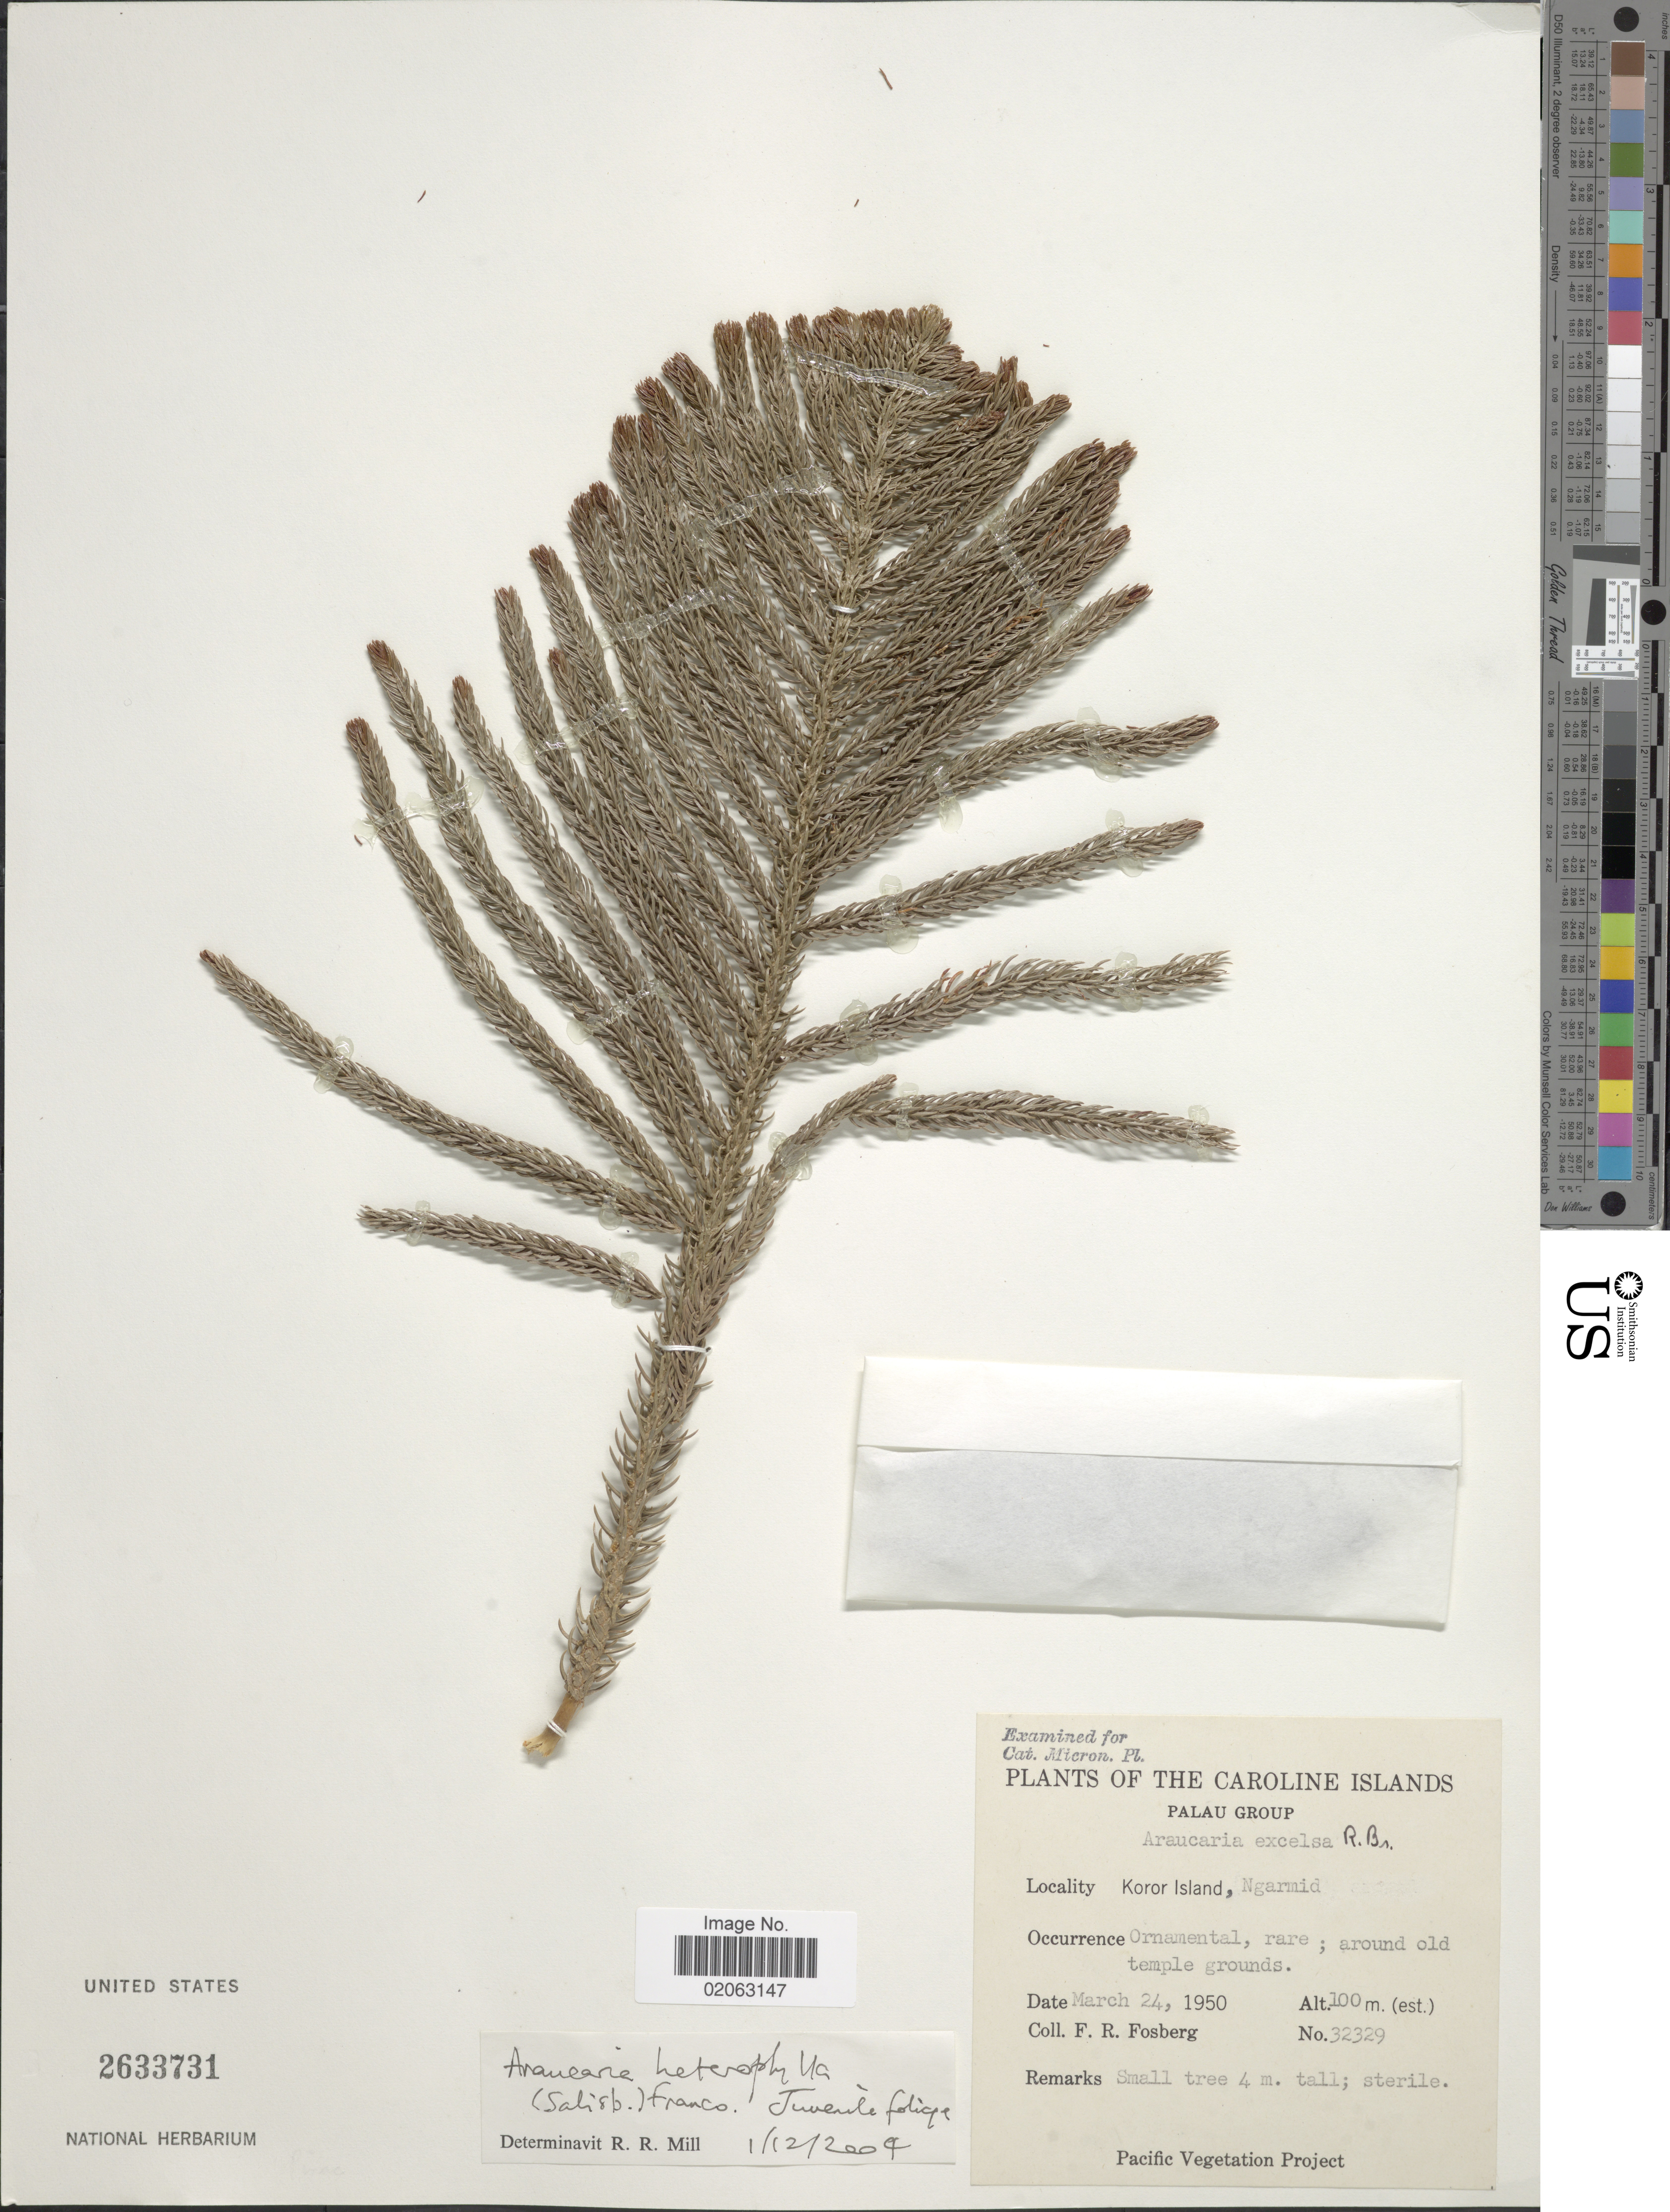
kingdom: Plantae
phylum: Tracheophyta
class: Pinopsida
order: Pinales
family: Araucariaceae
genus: Araucaria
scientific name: Araucaria heterophylla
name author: (Salisb.) Franco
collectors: F. R. Fosberg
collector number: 32329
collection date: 1950-03-24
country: Palau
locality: Caroline Islands, Palau Group, Koror Island, Ngarmid.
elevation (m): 100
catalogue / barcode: US 2633731